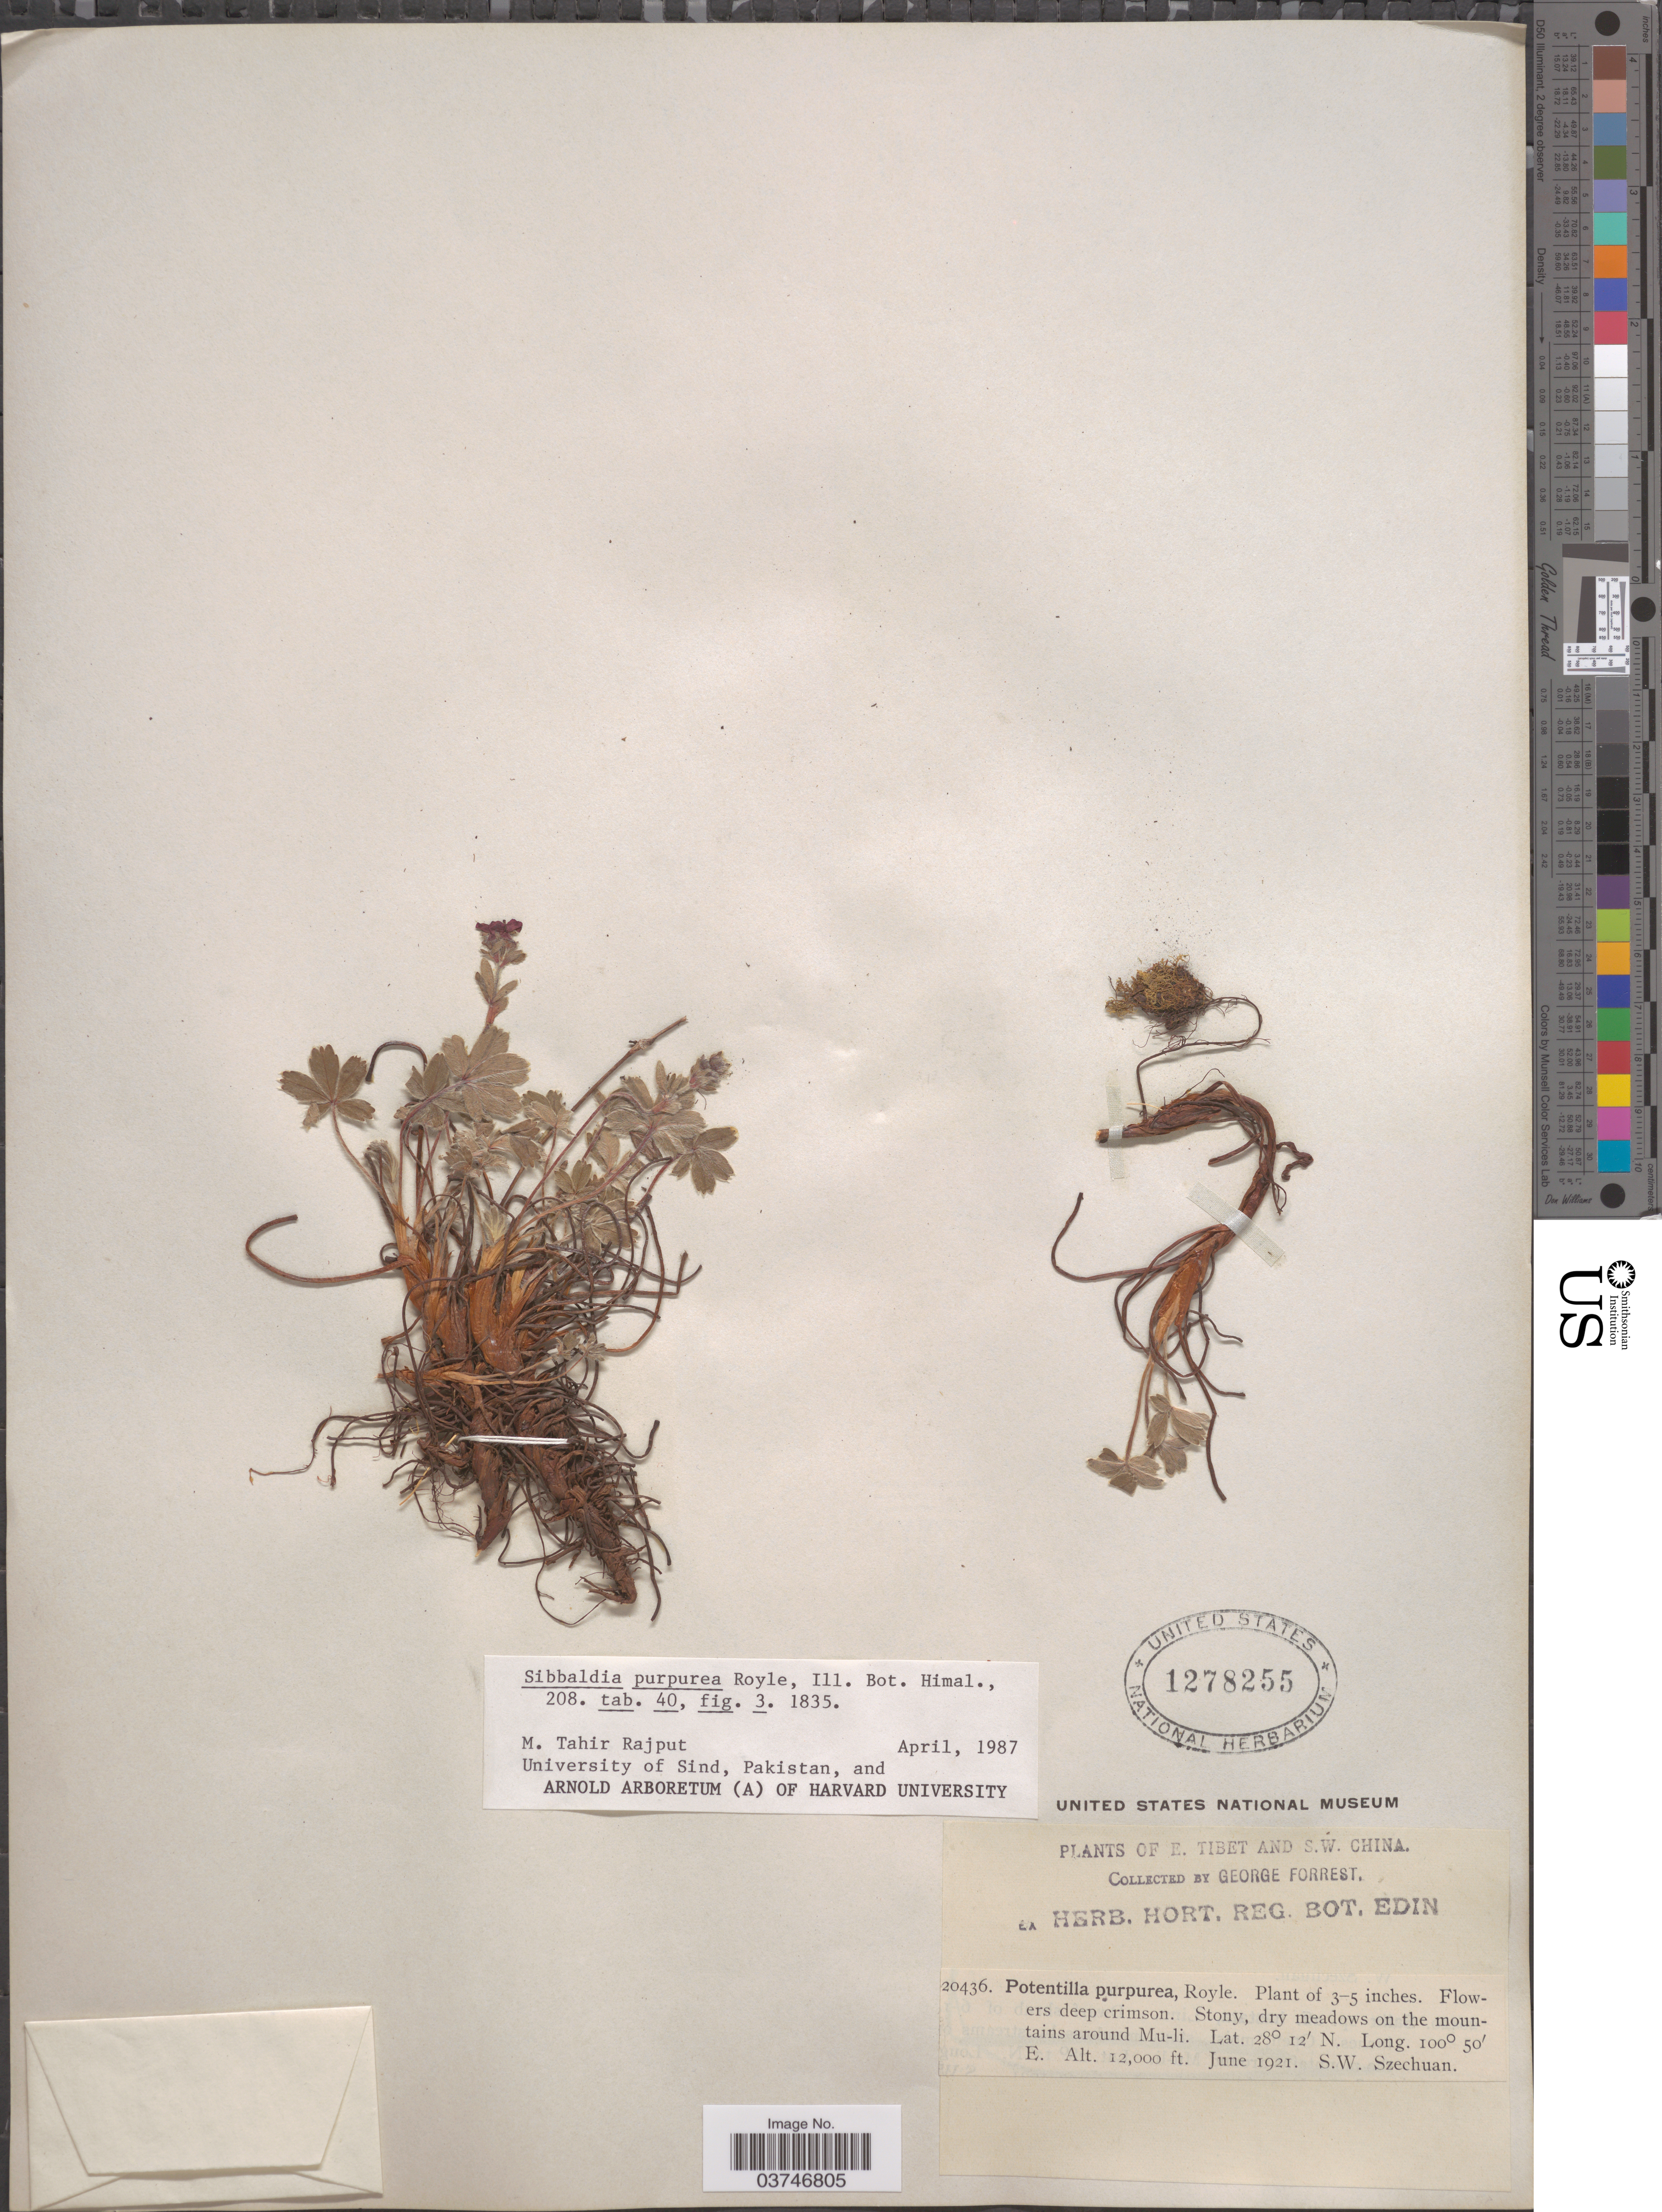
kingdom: Plantae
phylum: Tracheophyta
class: Magnoliopsida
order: Rosales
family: Rosaceae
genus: Sibbaldia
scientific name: Sibbaldia purpurea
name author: Royle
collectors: G. Forrest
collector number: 20436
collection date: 1921-06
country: China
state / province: Sichuan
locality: E. Tibet and S.W. China. Stony, dry meadows on the mountains around Mu-li. S.W. Szechuan.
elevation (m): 3658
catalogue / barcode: US 1278255